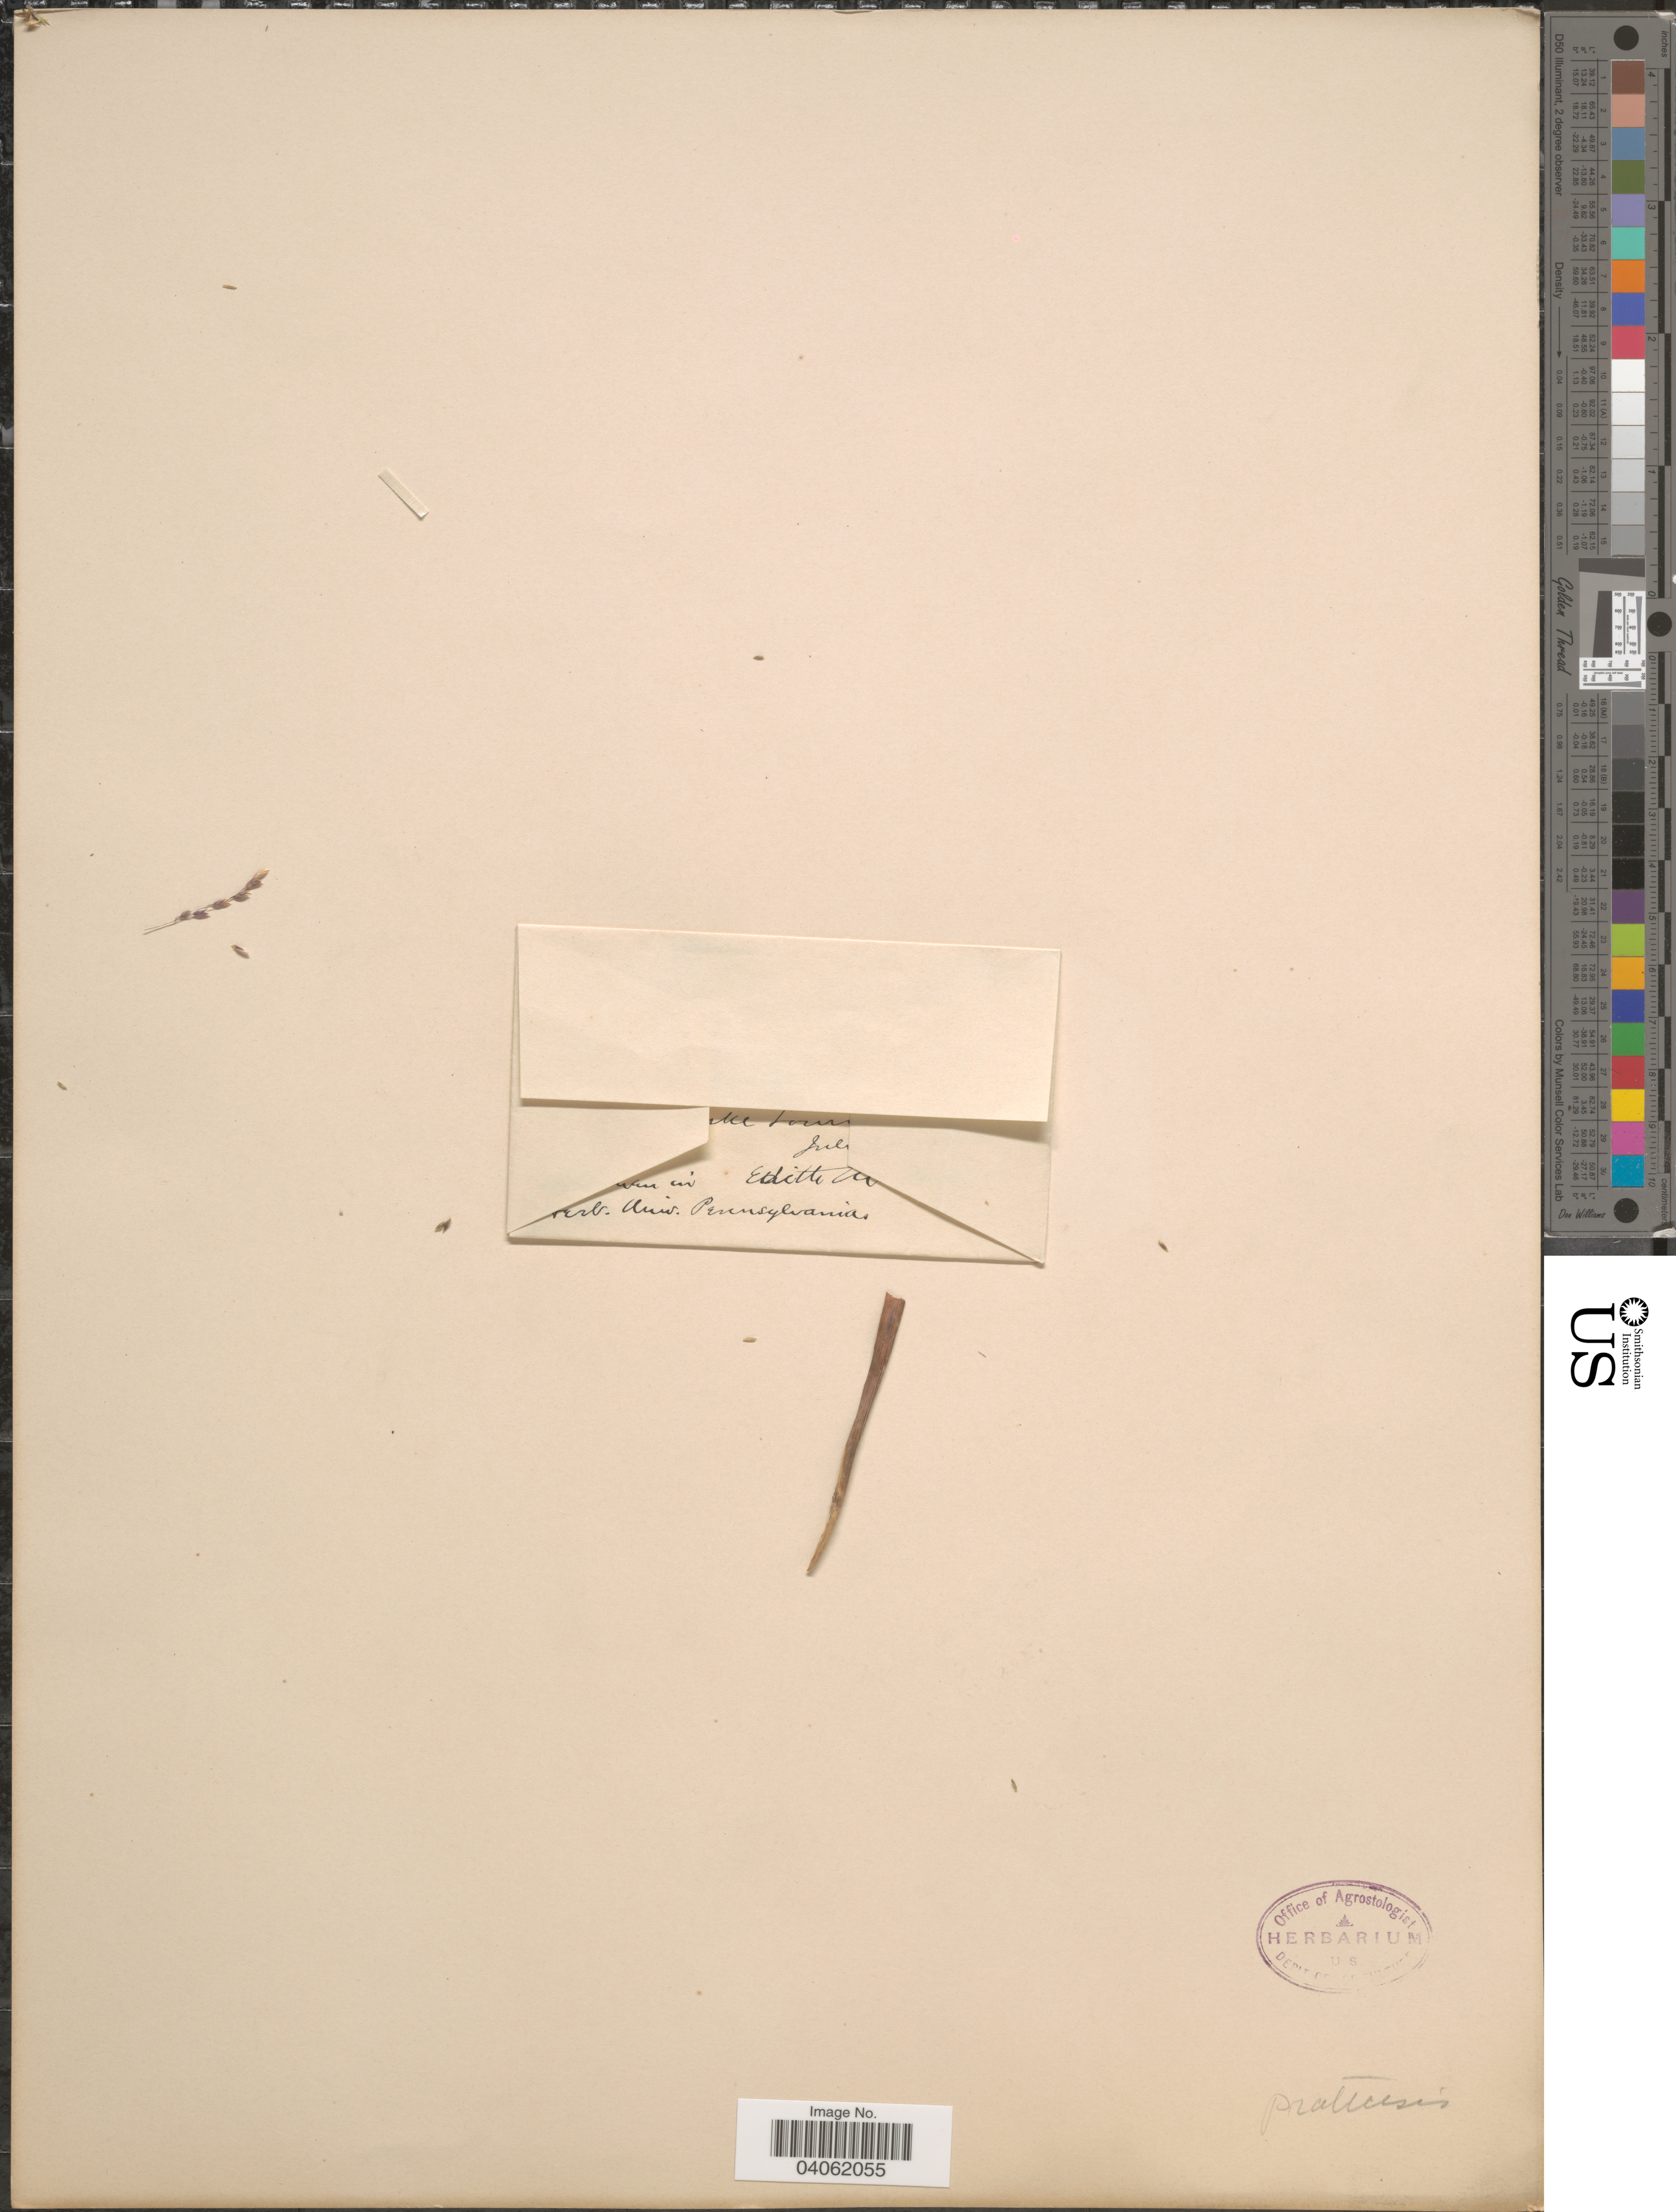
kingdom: Plantae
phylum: Tracheophyta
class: Liliopsida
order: Poales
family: Poaceae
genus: Poa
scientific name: Poa pratensis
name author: L.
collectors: University of Pennsylvania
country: United States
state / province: Pennsylvania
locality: Edith M.